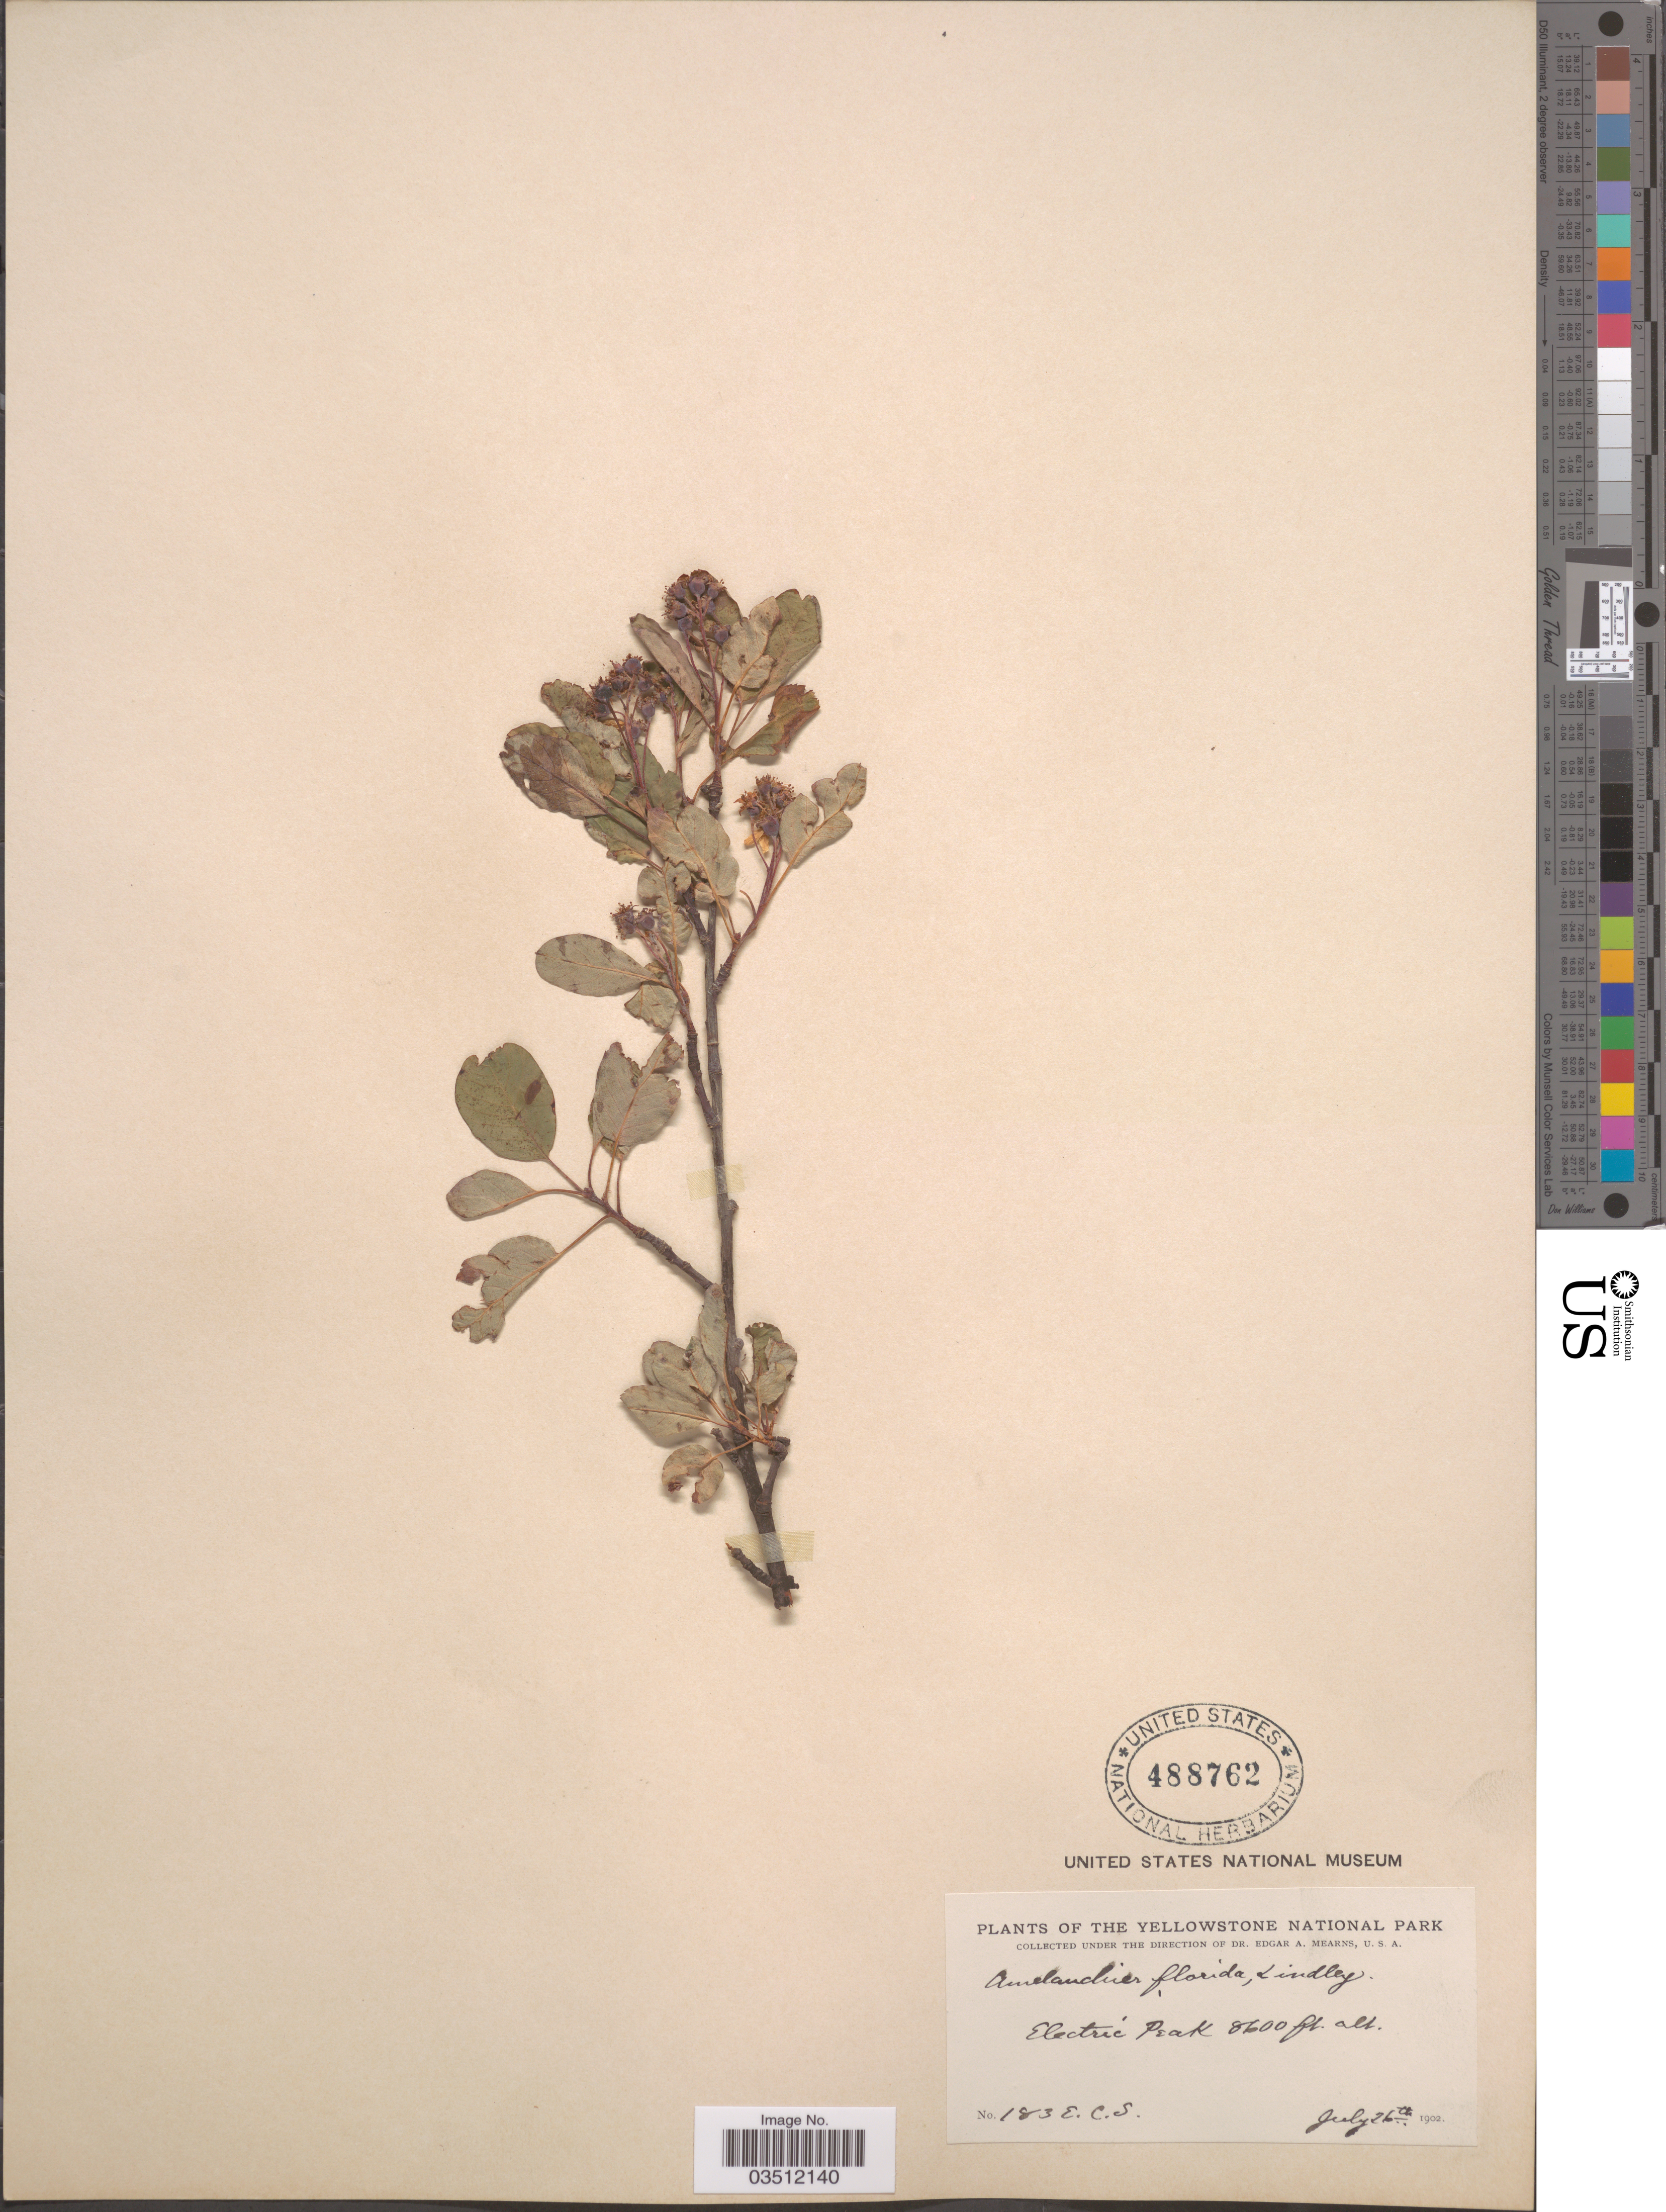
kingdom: Plantae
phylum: Tracheophyta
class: Magnoliopsida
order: Rosales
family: Rosaceae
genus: Amelanchier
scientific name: Amelanchier florida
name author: Lindl.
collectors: E. C. Smith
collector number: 183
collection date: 1902-07-26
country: United States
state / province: Montana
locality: Yellowstone National Park. Electric Peak.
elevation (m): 2621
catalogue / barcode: US 488762